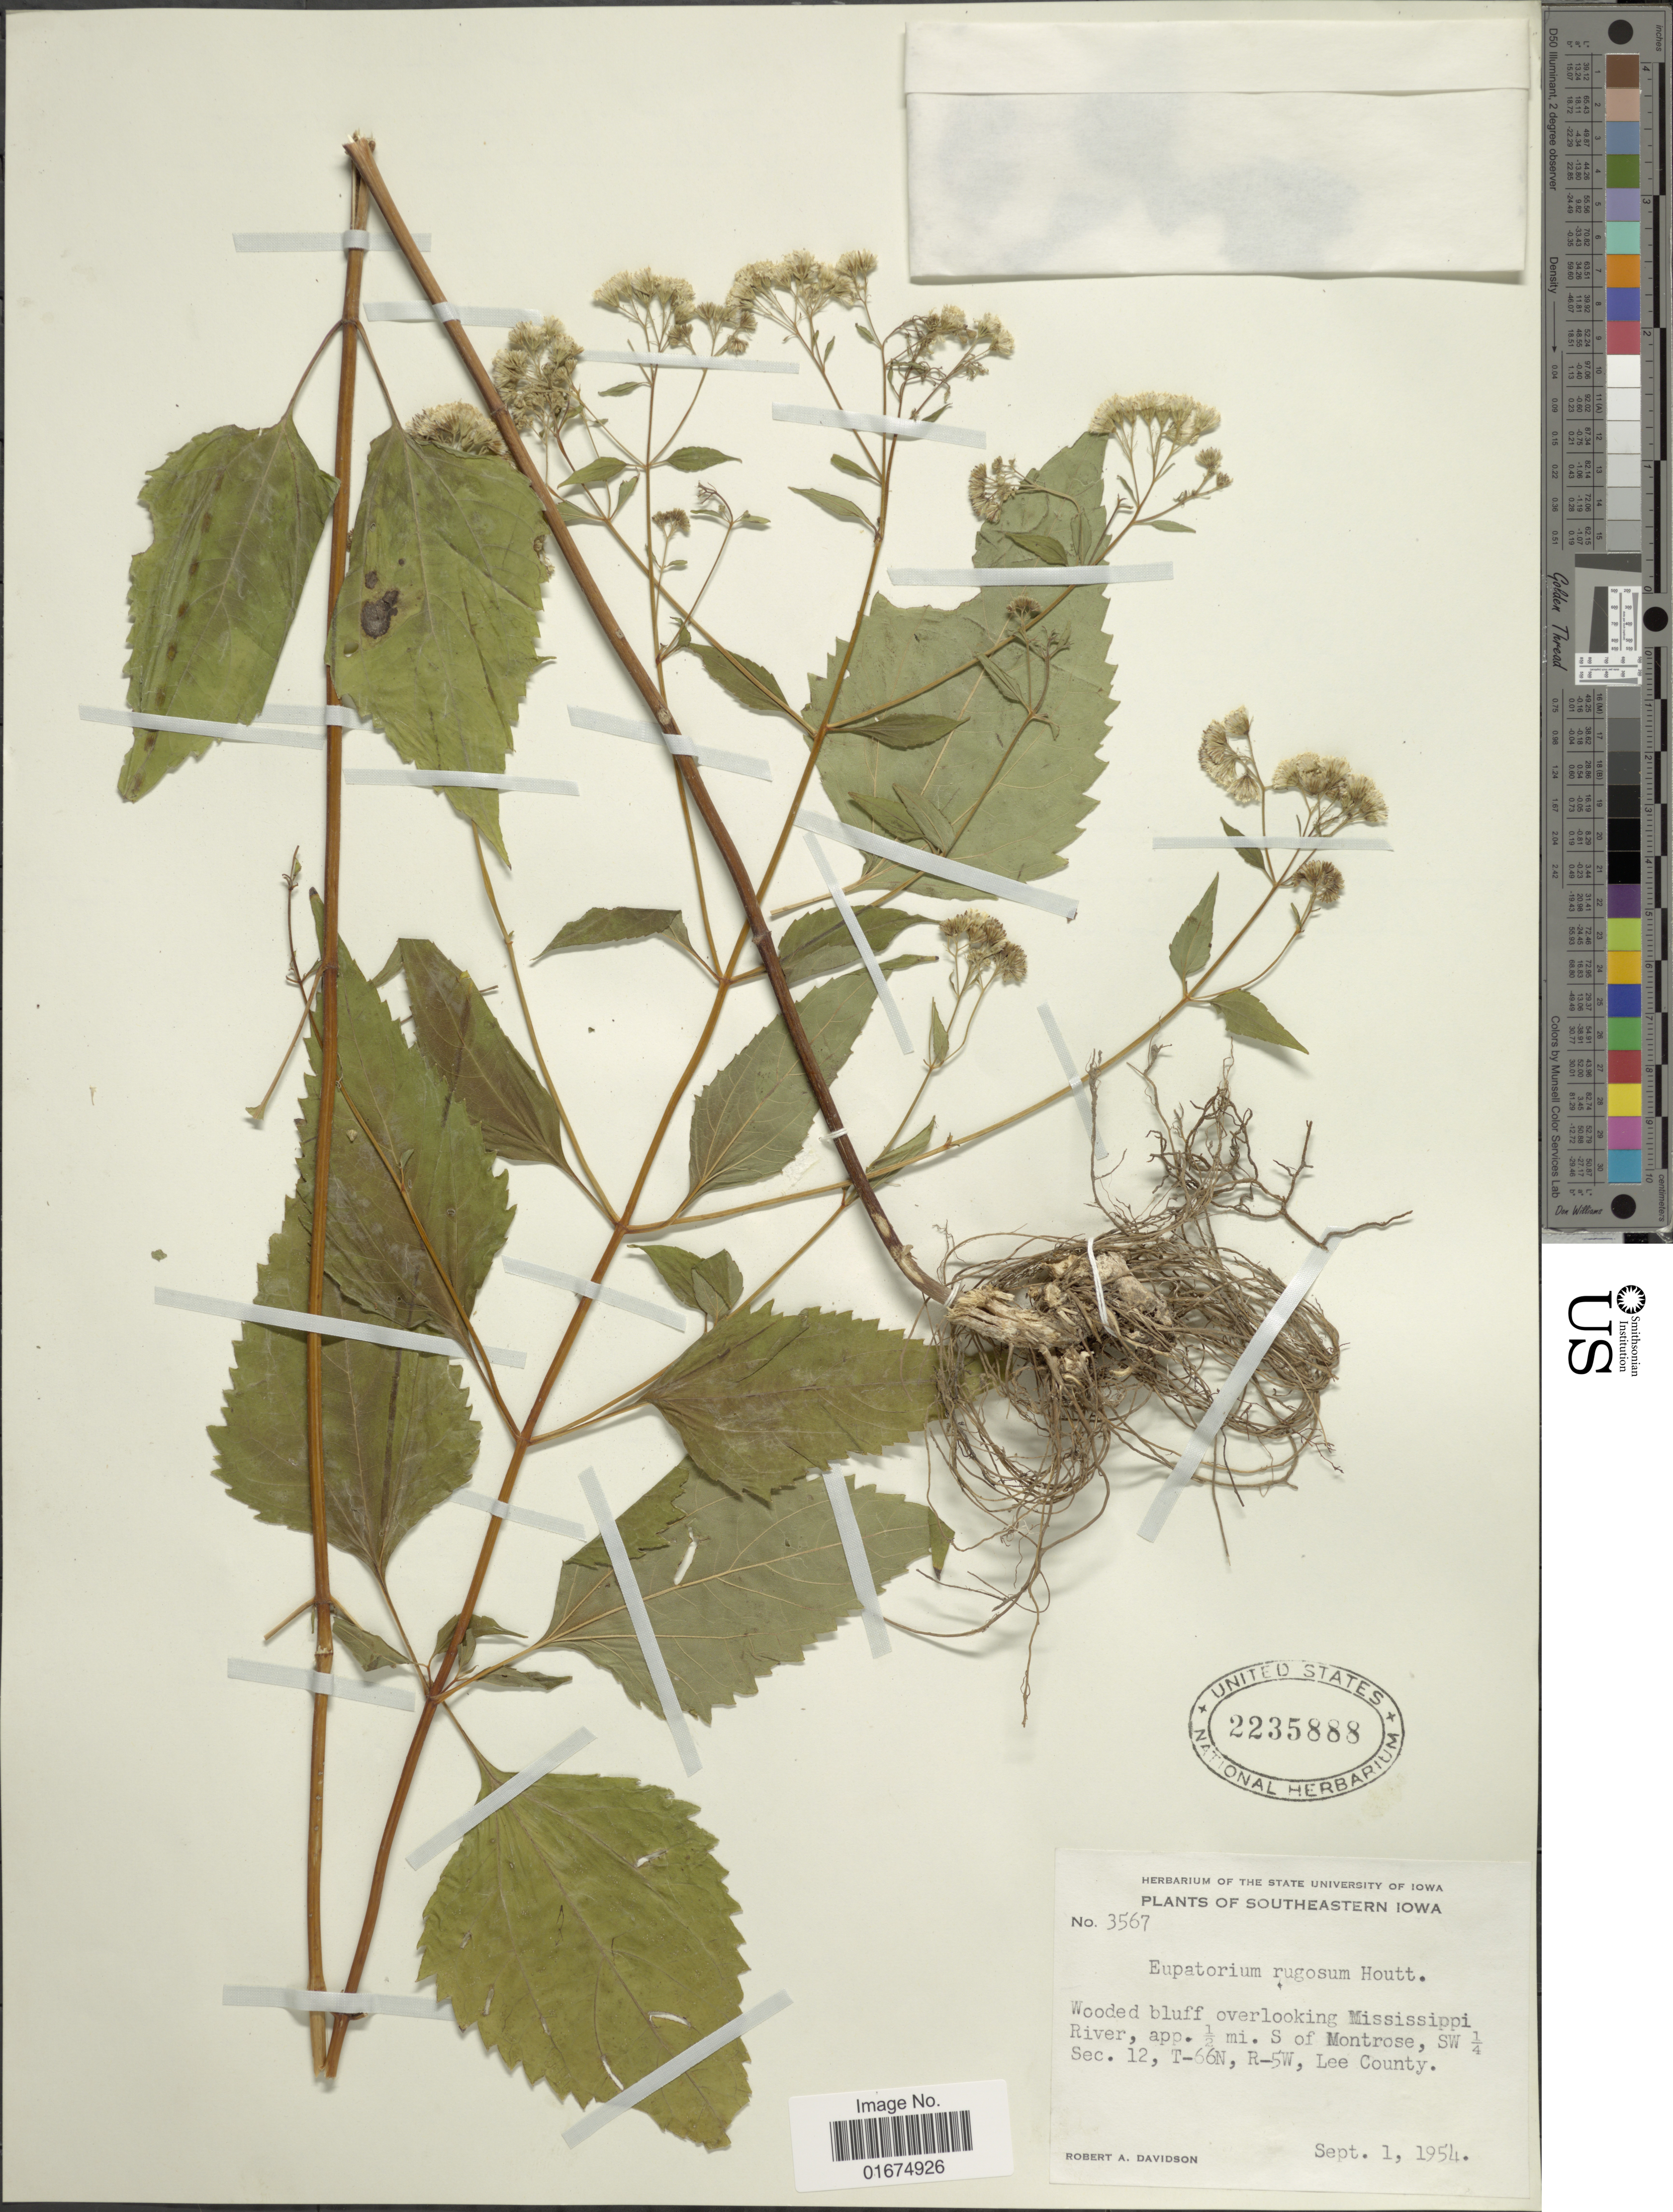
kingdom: Plantae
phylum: Tracheophyta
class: Magnoliopsida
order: Asterales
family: Asteraceae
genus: Ageratina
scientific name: Ageratina altissima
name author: (L.) R.M. King & H. Rob.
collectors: R. A. Davidson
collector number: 3567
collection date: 1954-09-01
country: United States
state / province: Iowa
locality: Southeastern Iowa, Wooded bluff overlooking Mississippi River, app. ½ mi. S of Montrose, SW ¼ Sec. 12., T-66N, R-5W, Lee County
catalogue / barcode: US 2235888